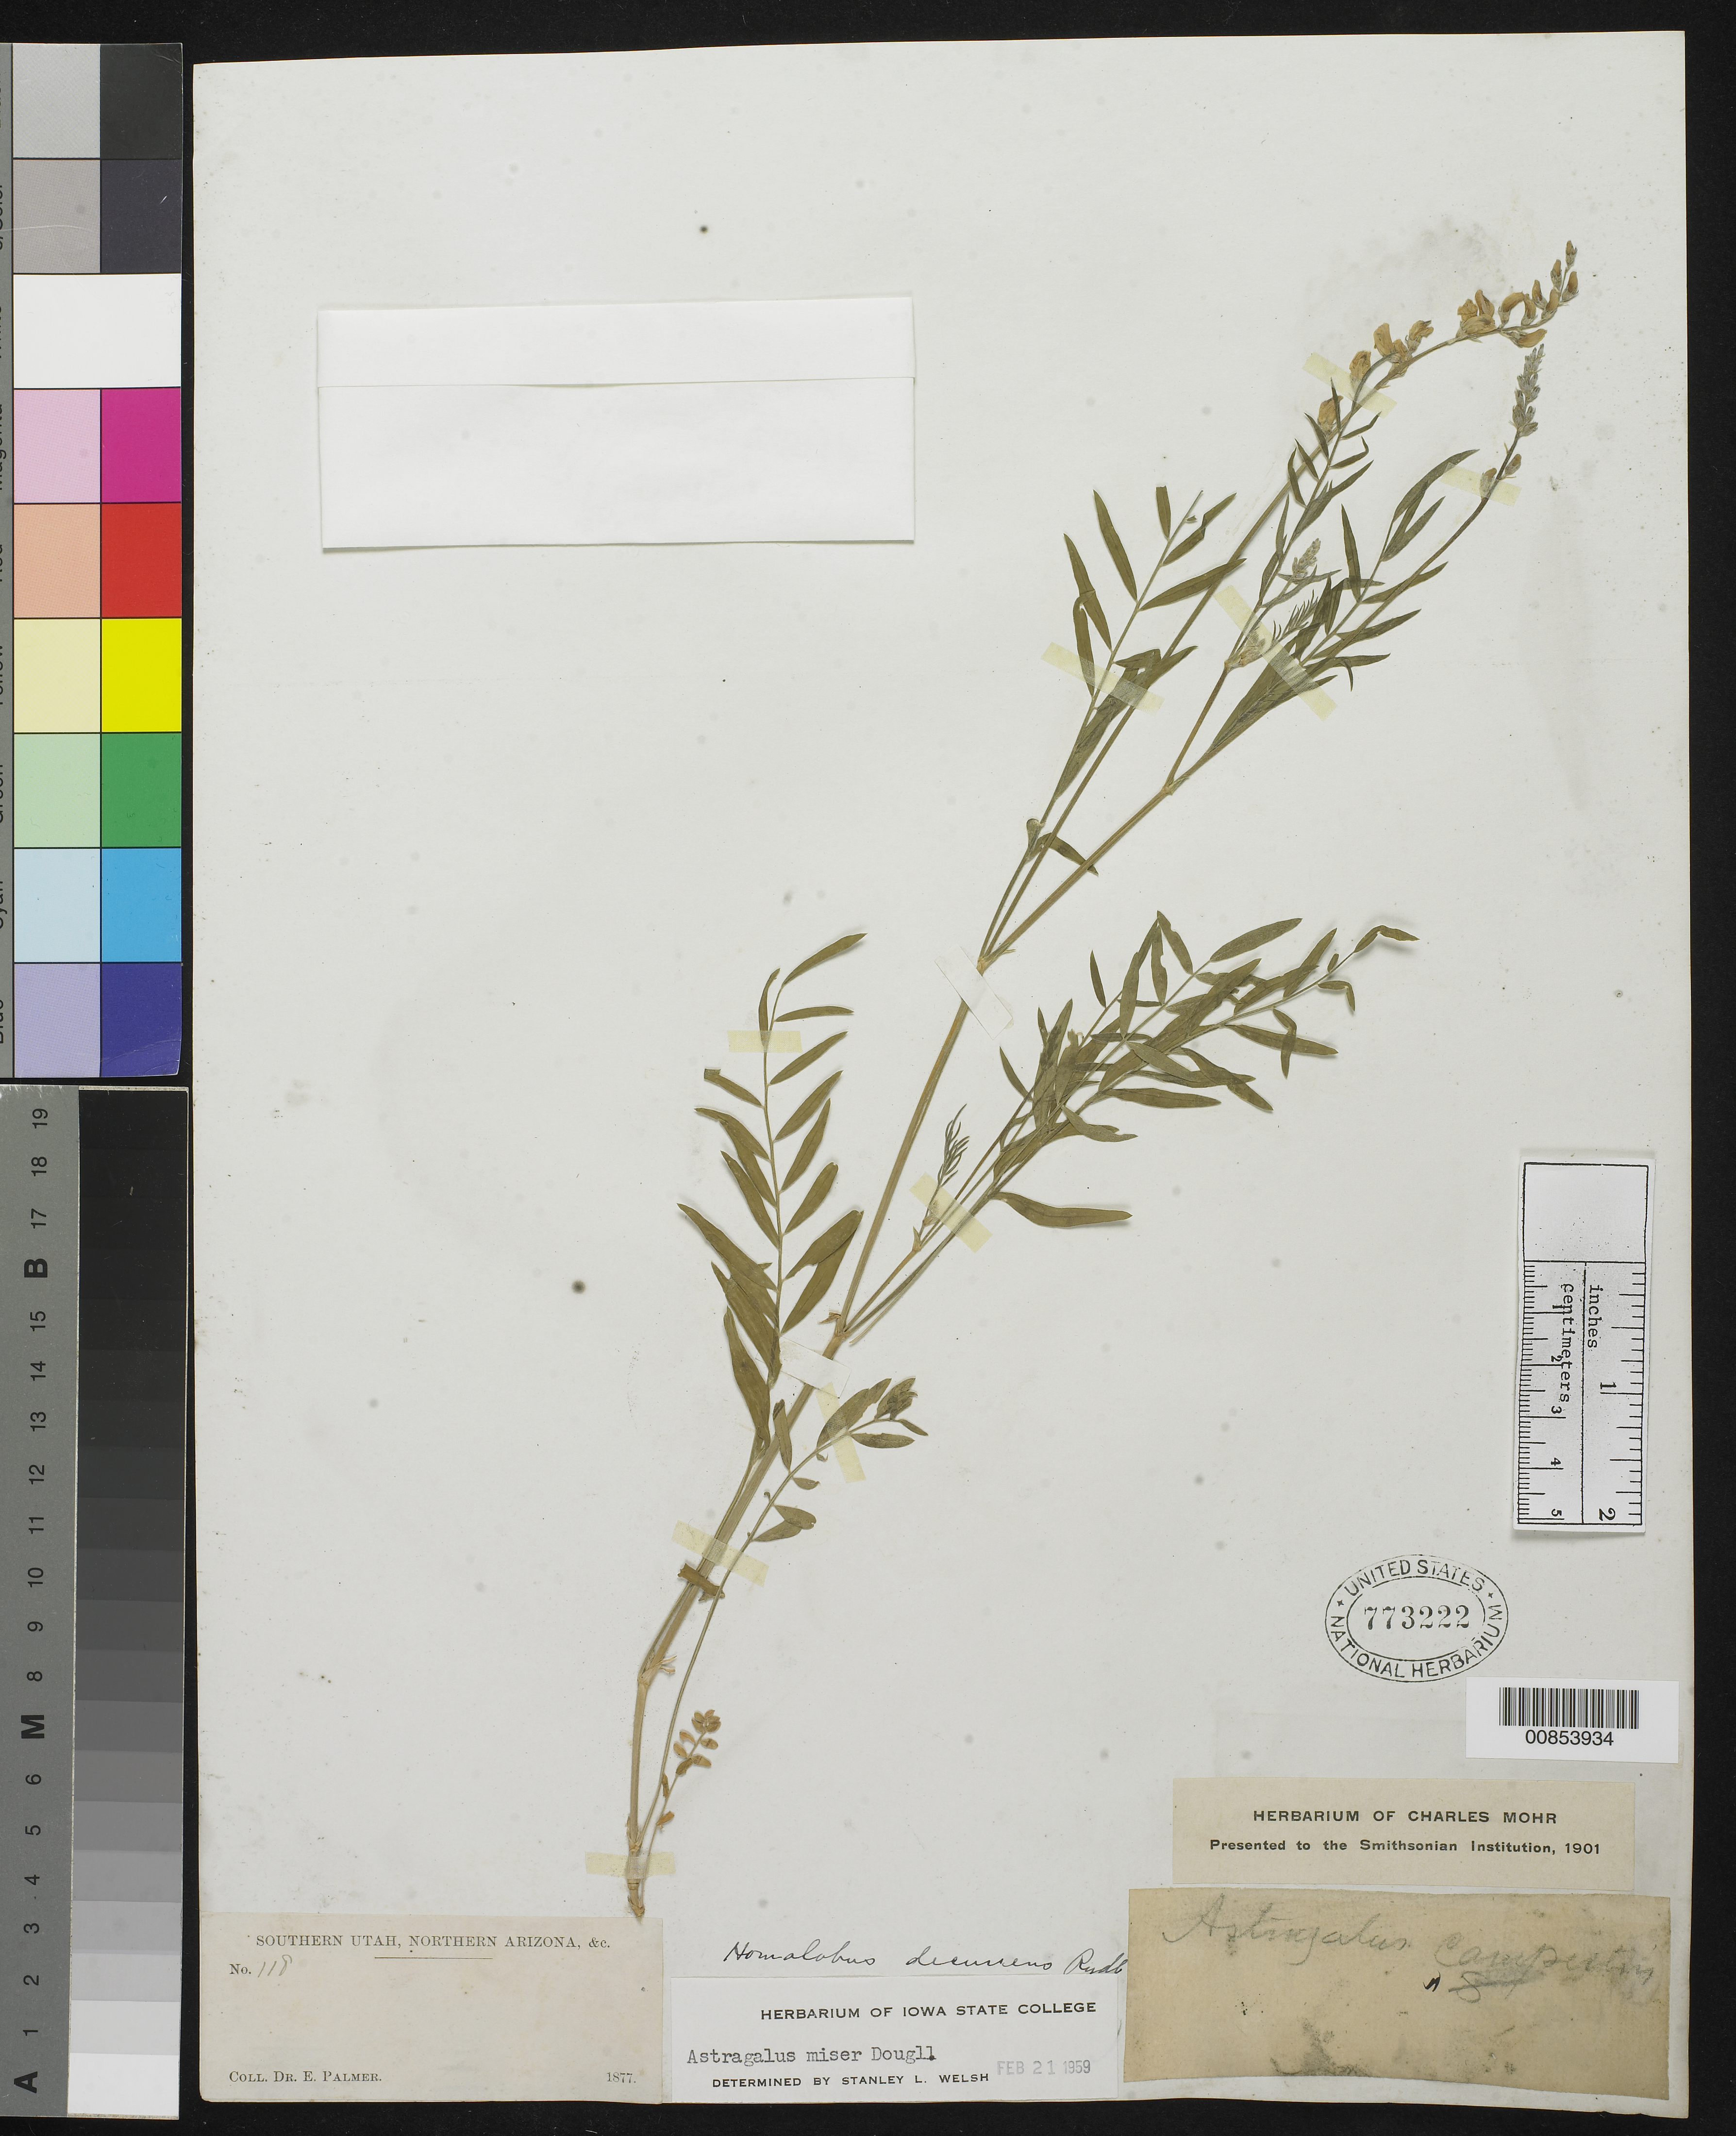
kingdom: Plantae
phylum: Tracheophyta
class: Magnoliopsida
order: Fabales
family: Fabaceae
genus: Astragalus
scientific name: Astragalus miser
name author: Douglas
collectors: E. Palmer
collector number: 118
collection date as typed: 1877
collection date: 1877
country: United States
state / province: Arizona / Utah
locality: Southern Utah, Northern Arizona, & c.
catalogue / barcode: US 773222